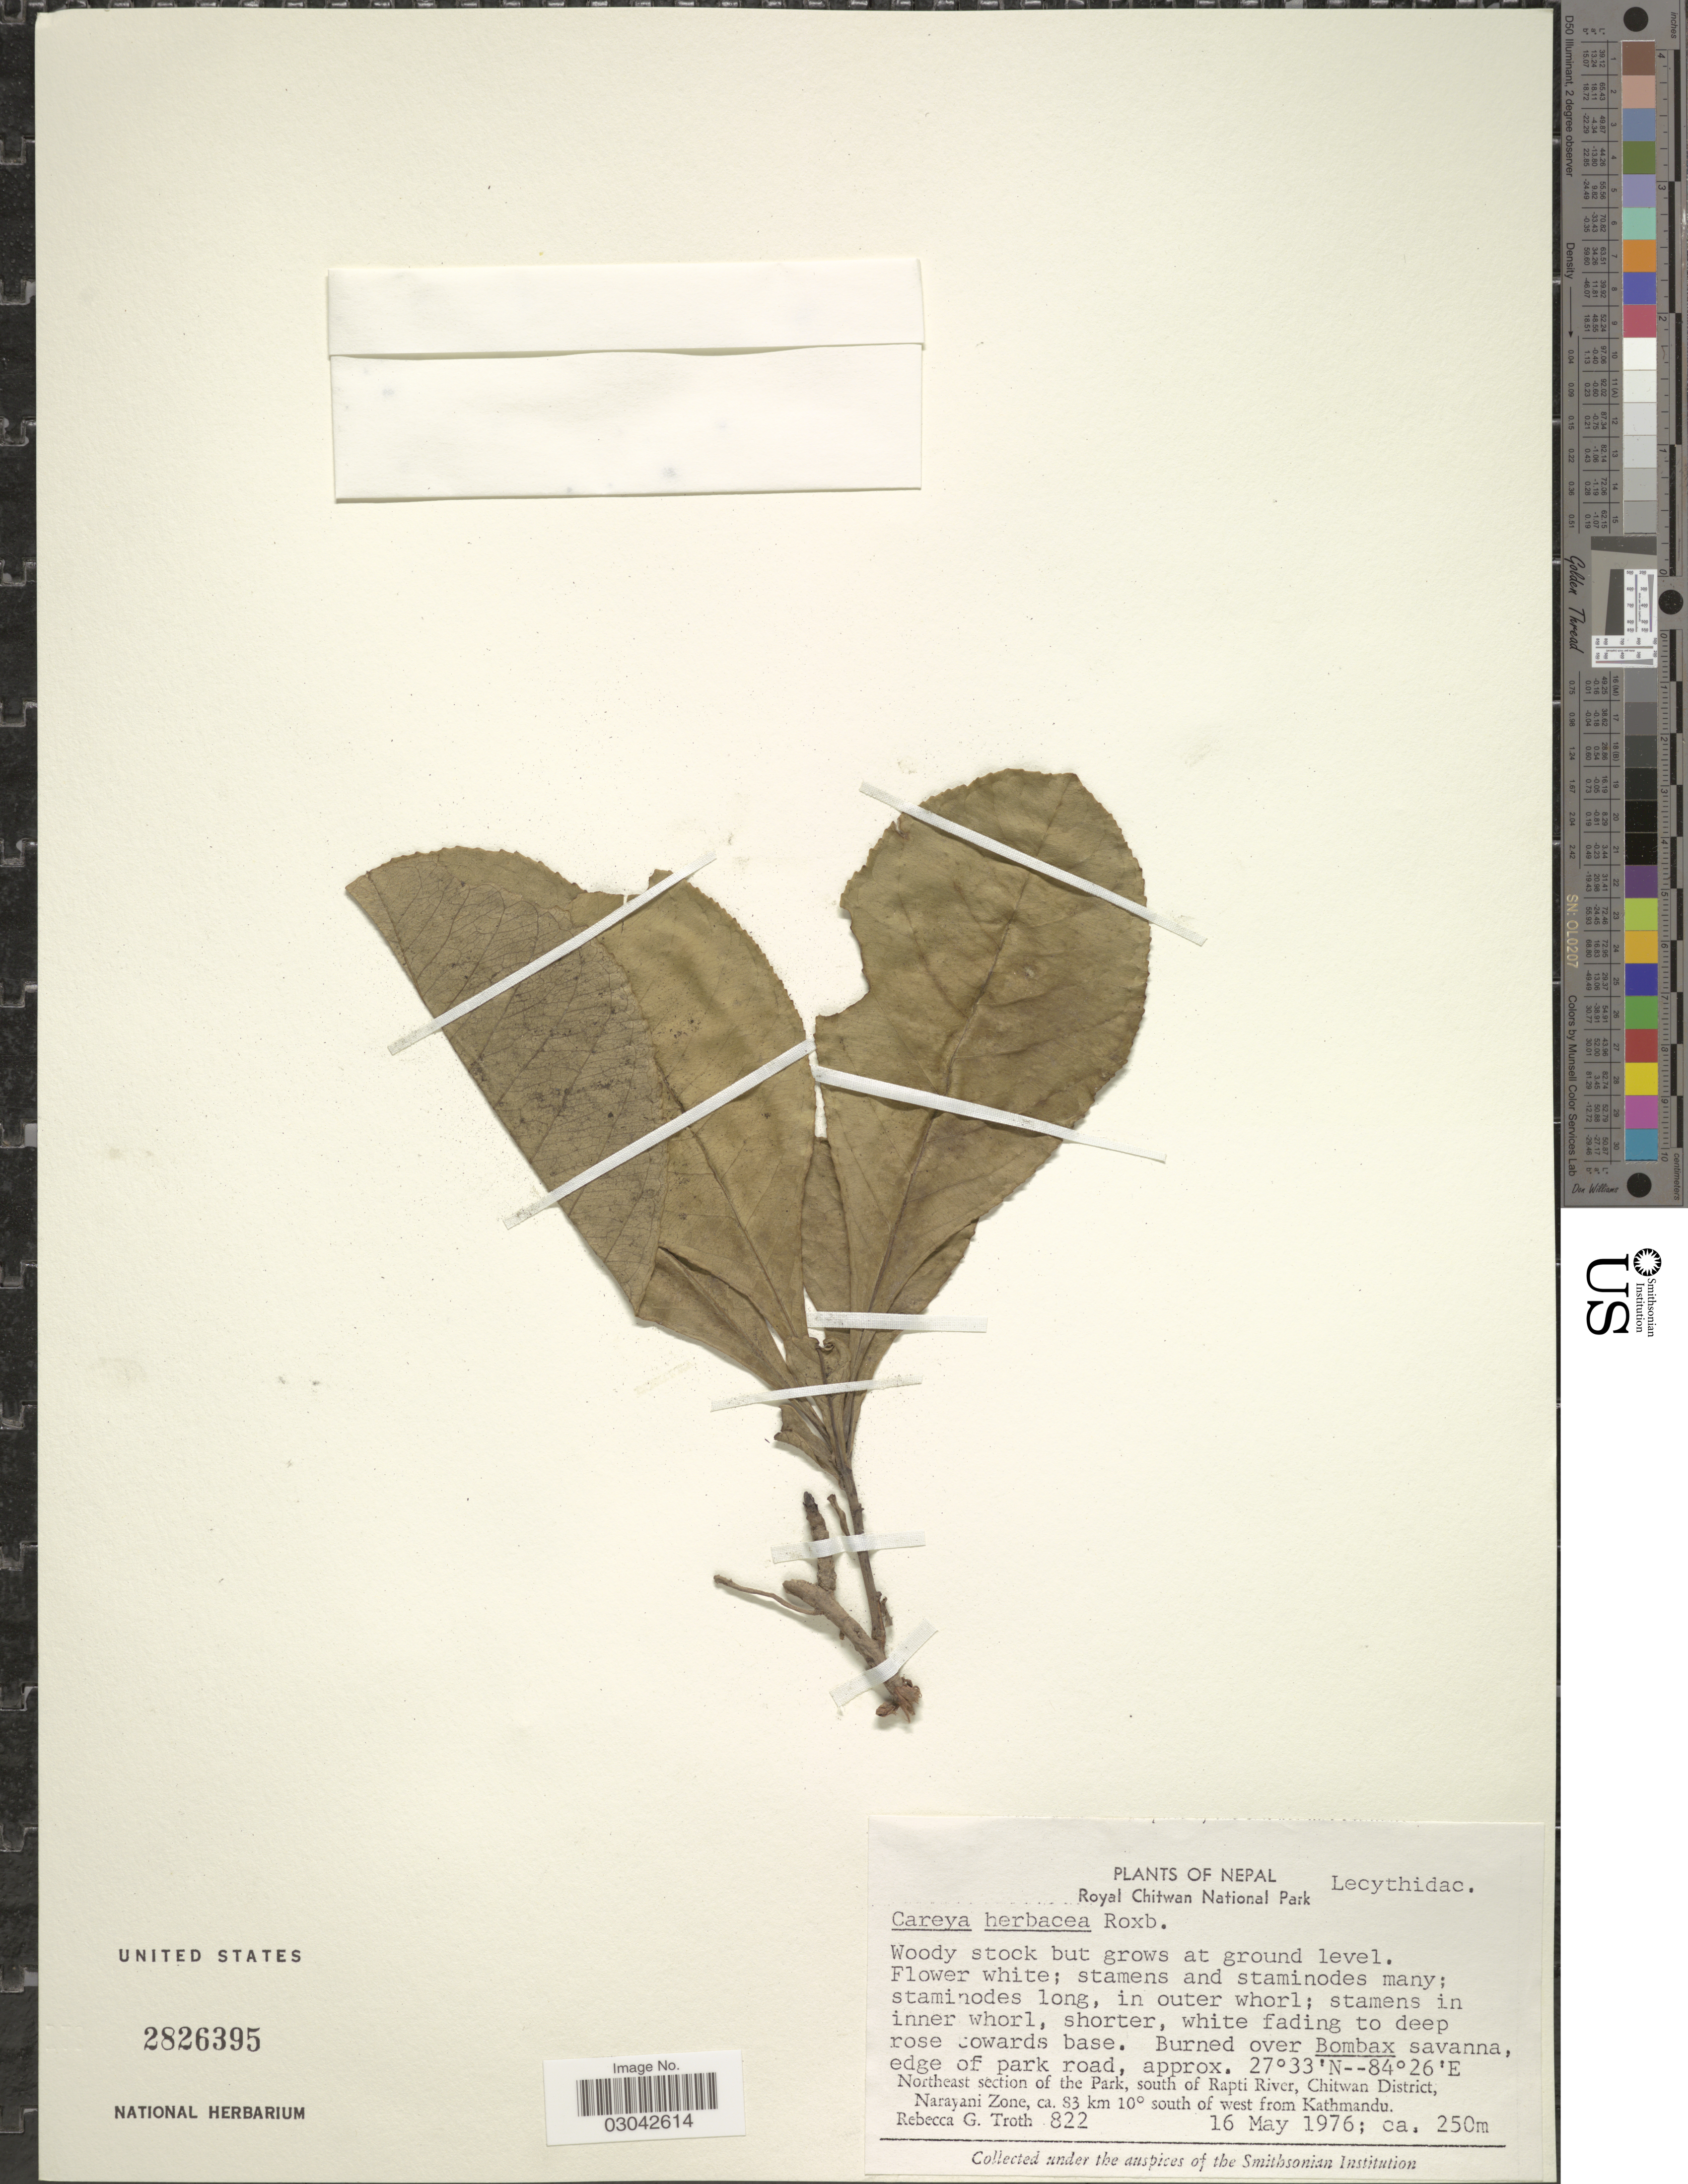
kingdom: Plantae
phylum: Tracheophyta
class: Magnoliopsida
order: Ericales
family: Lecythidaceae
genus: Careya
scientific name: Careya herbacea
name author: Roxb.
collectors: R. Troth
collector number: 822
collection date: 1976-05-16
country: Nepal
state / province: Narayani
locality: Royal Chitwan National Park. Edge of park road. Northeast section of the Park, south of Rapti River, Chitwan District, Narayani Zone, ca. 83 km 10° south of west from Kathmandu.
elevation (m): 250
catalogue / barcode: US 2826395